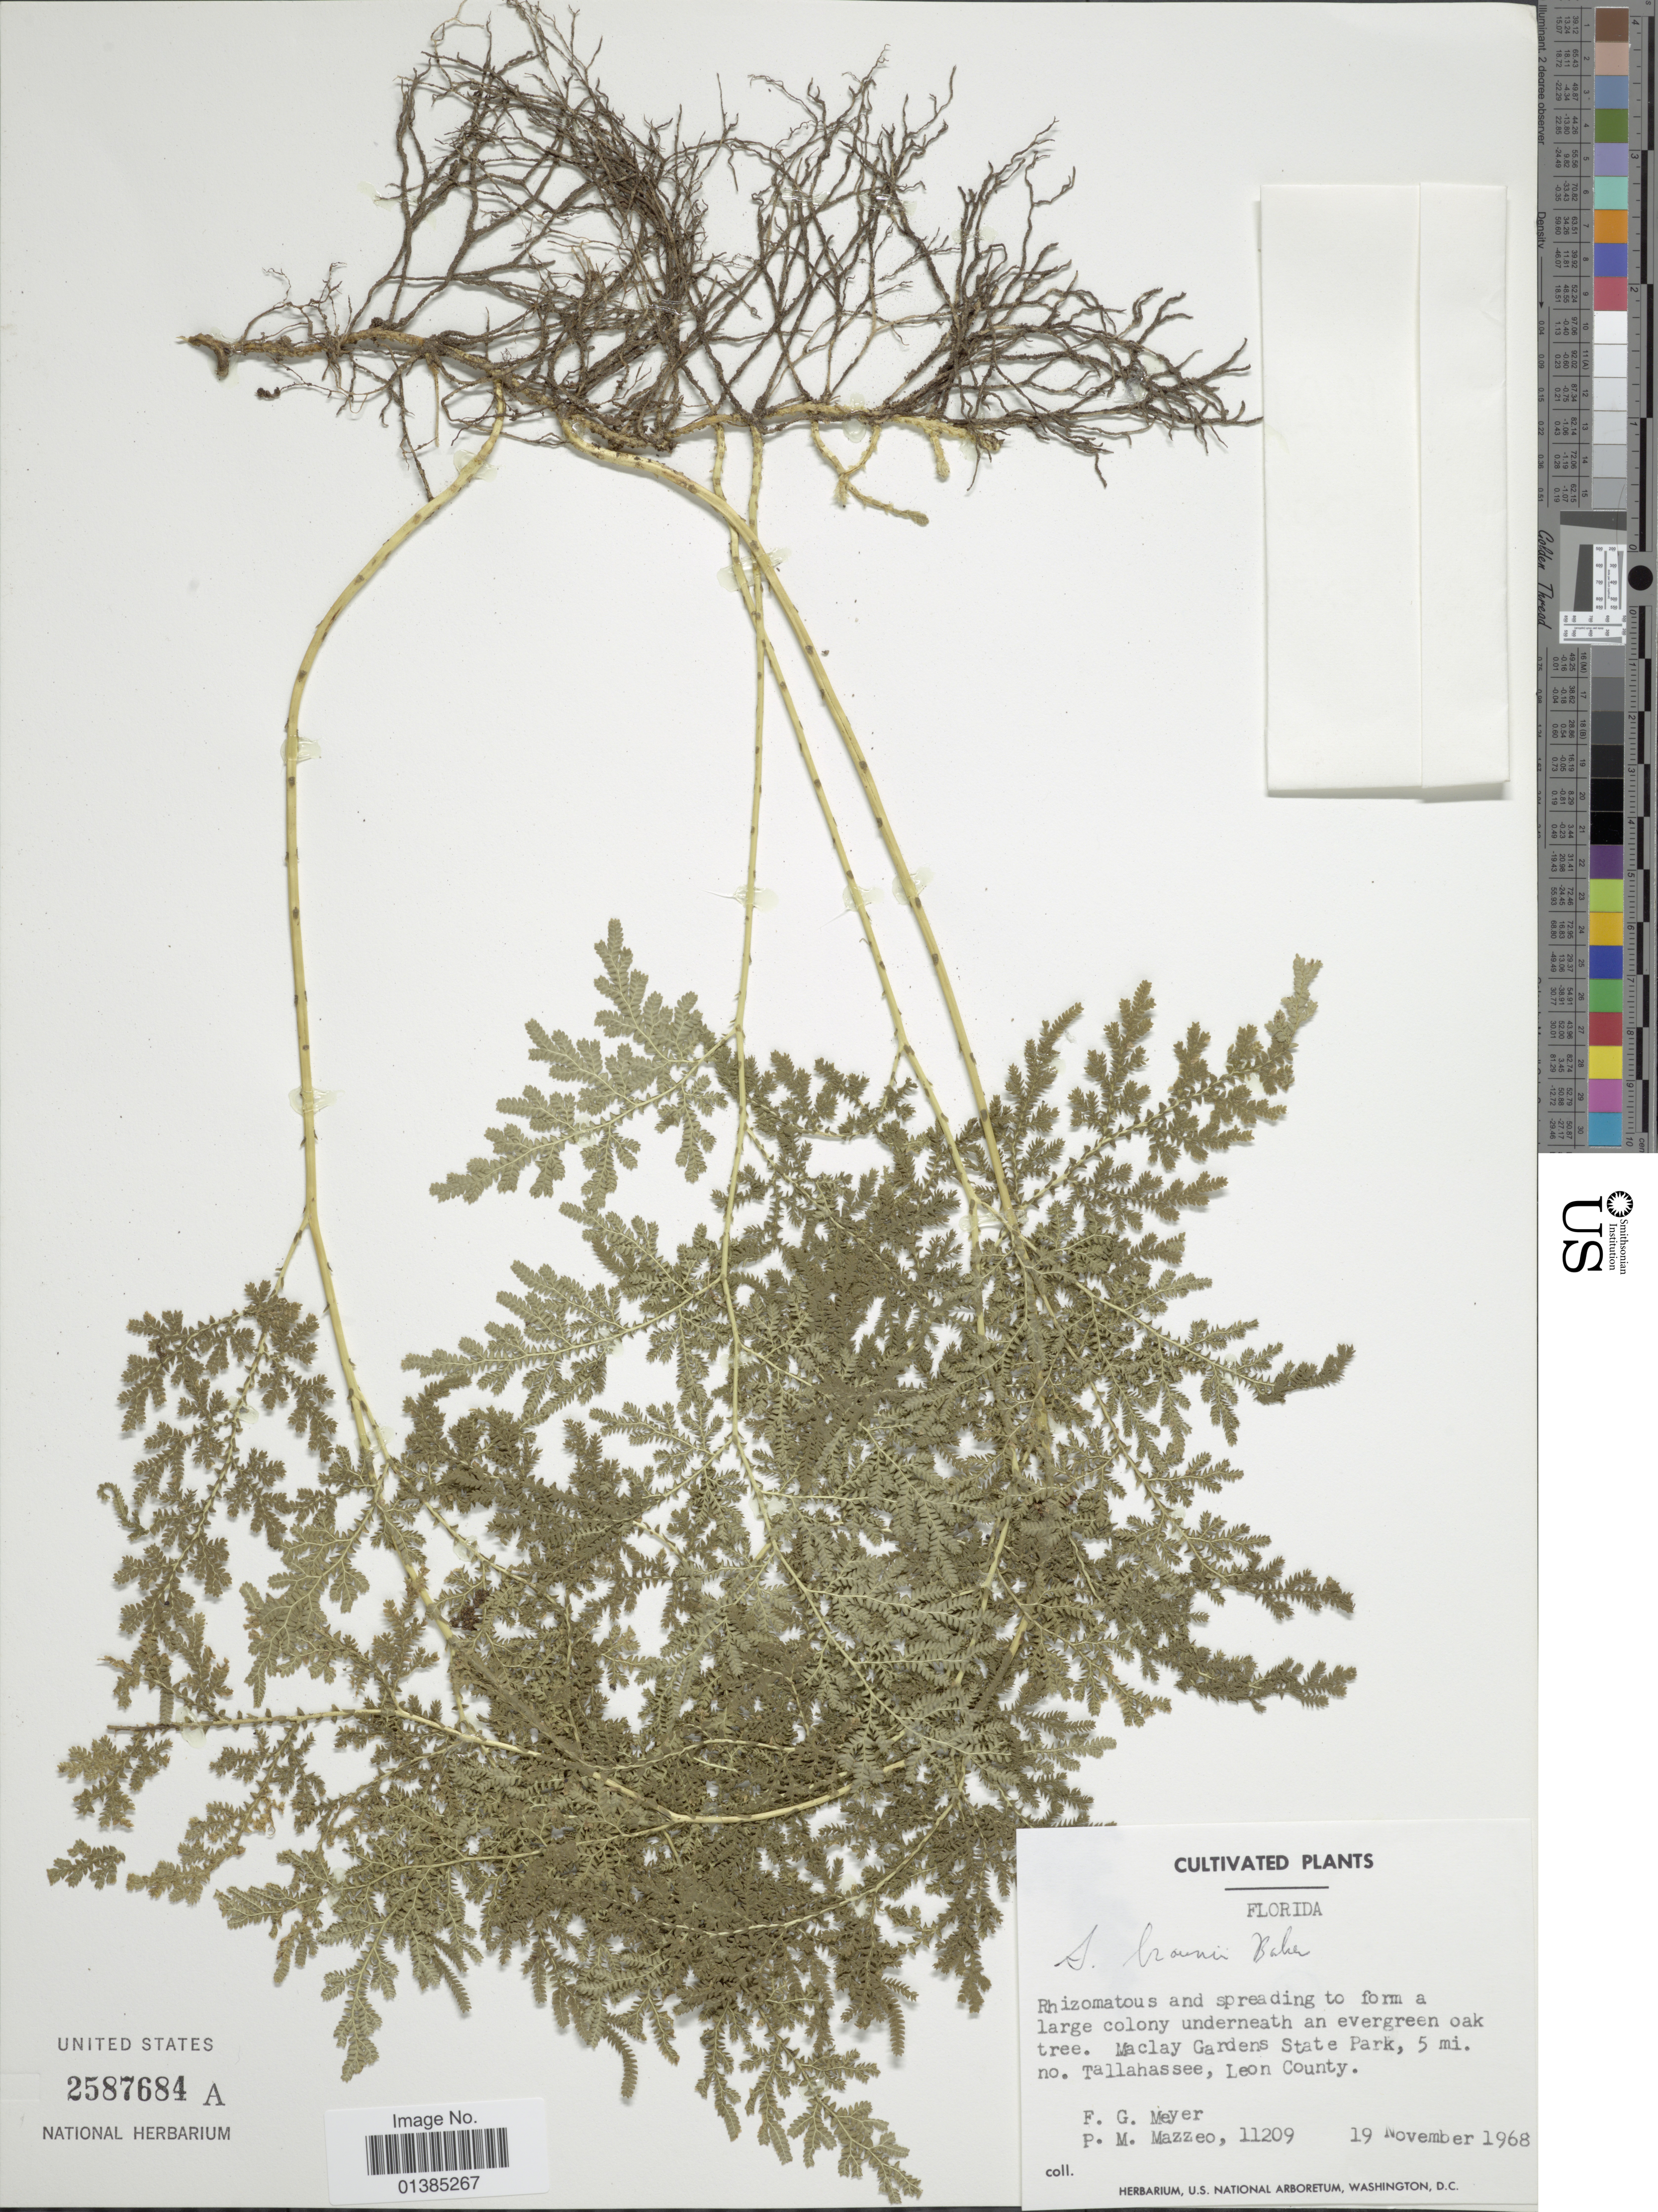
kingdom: Plantae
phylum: Tracheophyta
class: Lycopodiopsida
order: Selaginellales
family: Selaginellaceae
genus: Selaginella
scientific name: Selaginella braunii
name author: Baker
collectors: F. G. Meyer & P. Mazzeo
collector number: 11209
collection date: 1968-11-19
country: United States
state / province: Florida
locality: Maclay Gardens State Park, 5 mi. no. Tallahassee, Leon County.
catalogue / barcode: US 2587684A